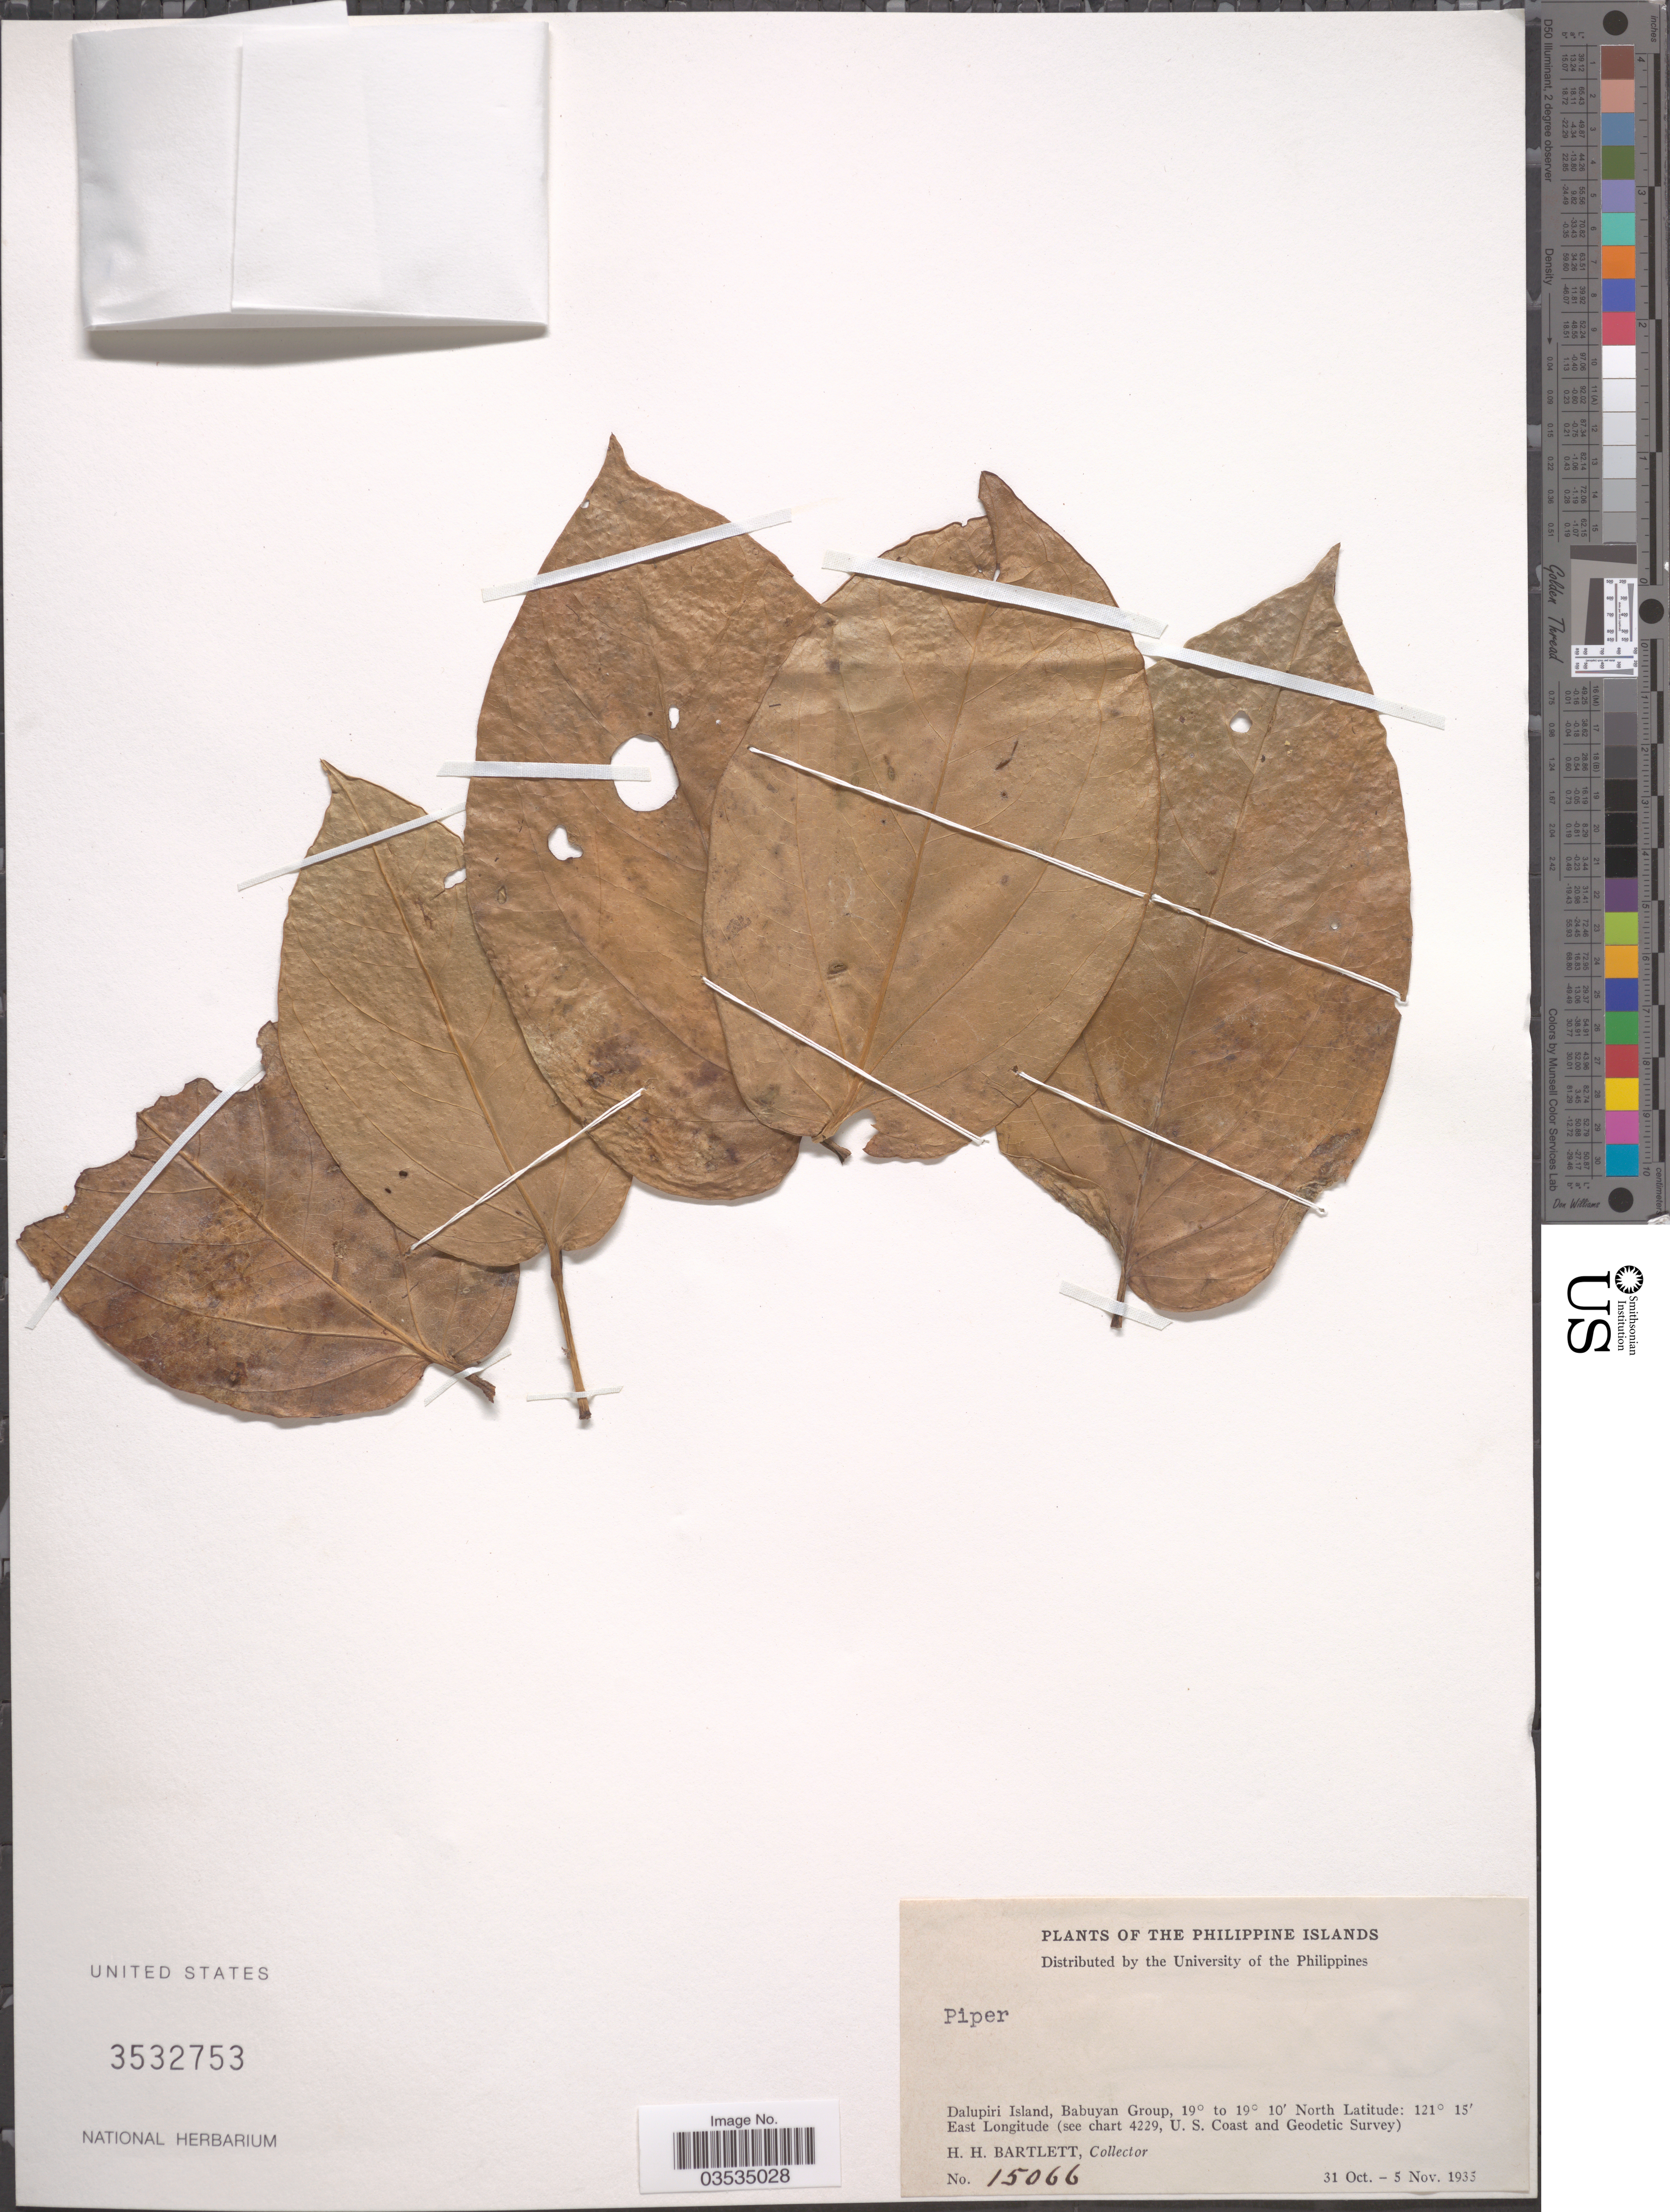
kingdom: Plantae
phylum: Tracheophyta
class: Magnoliopsida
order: Piperales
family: Piperaceae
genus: Piper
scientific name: Piper sp.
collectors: H. H. Bartlett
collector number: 15066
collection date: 1935-10-31/1935-11-05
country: Philippines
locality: Dalupiri Island, Babuyan Group.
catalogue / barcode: US 3532753